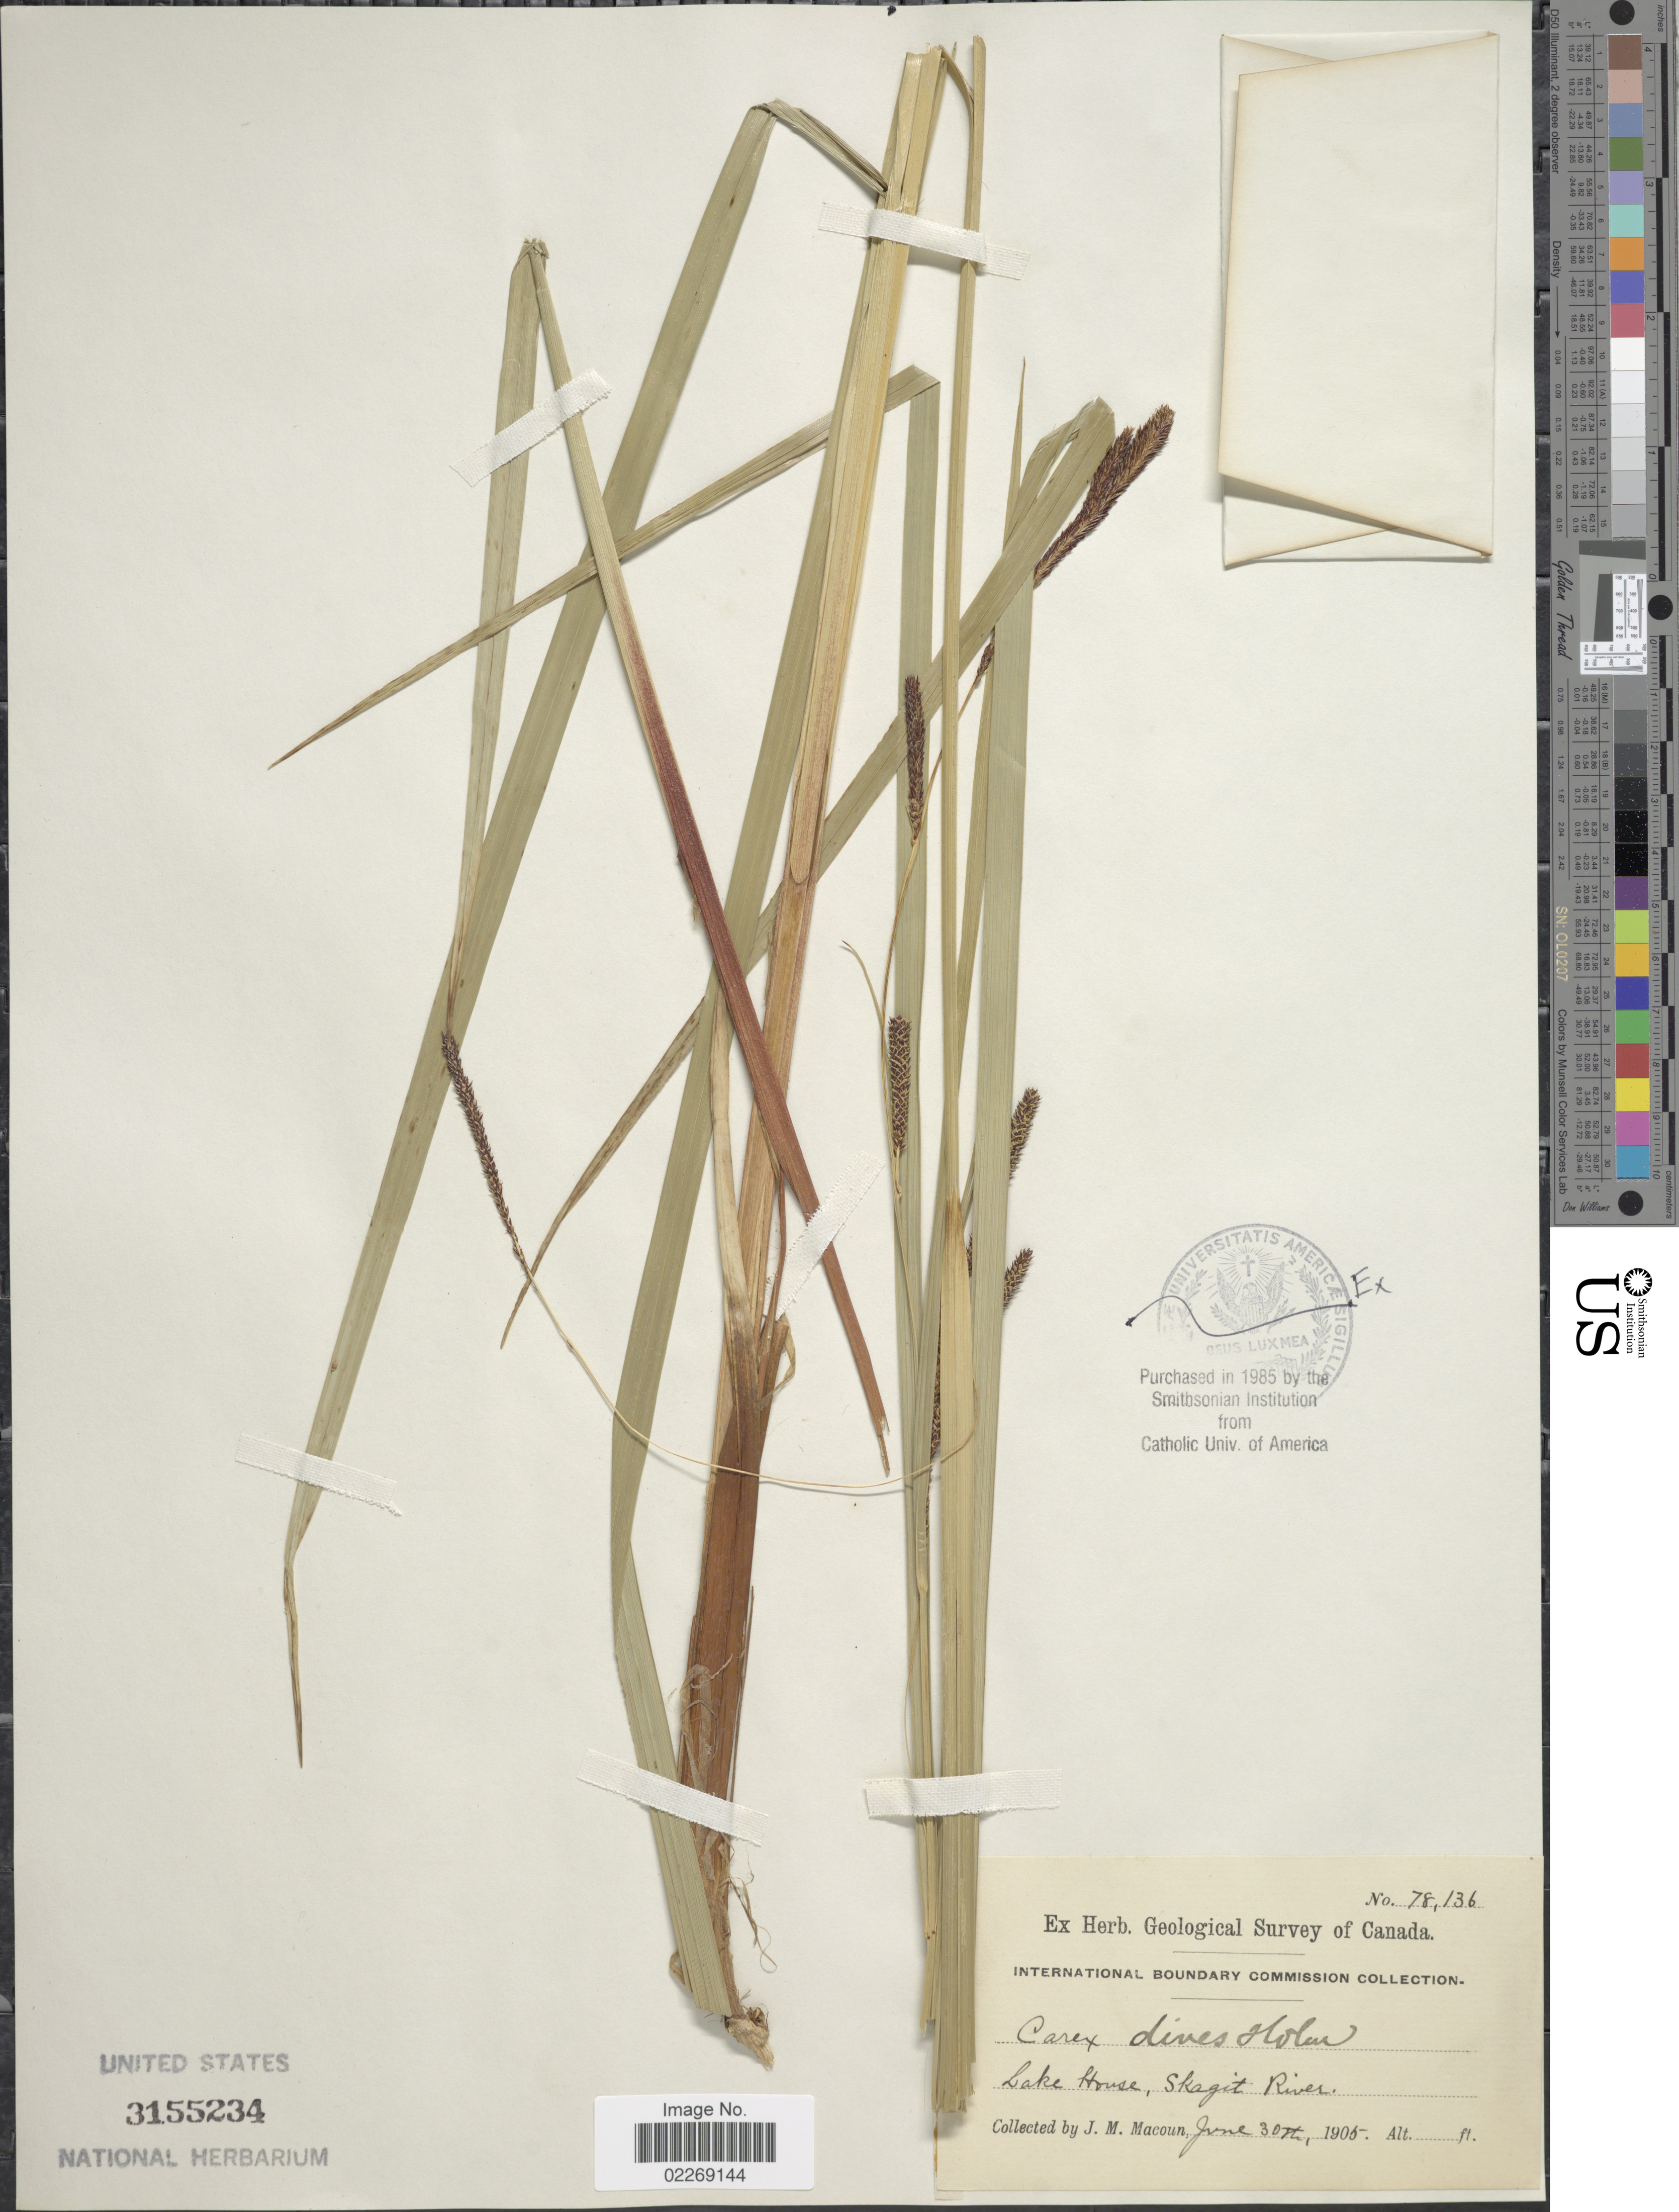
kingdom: Plantae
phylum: Tracheophyta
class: Liliopsida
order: Poales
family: Cyperaceae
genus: Carex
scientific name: Carex aquatilis var. dives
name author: (Holm) Kük.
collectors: J. M. Macoun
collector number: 78136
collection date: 1905-06-30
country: Canada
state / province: British Columbia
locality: Lake House, Skagit River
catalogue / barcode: US 3155234